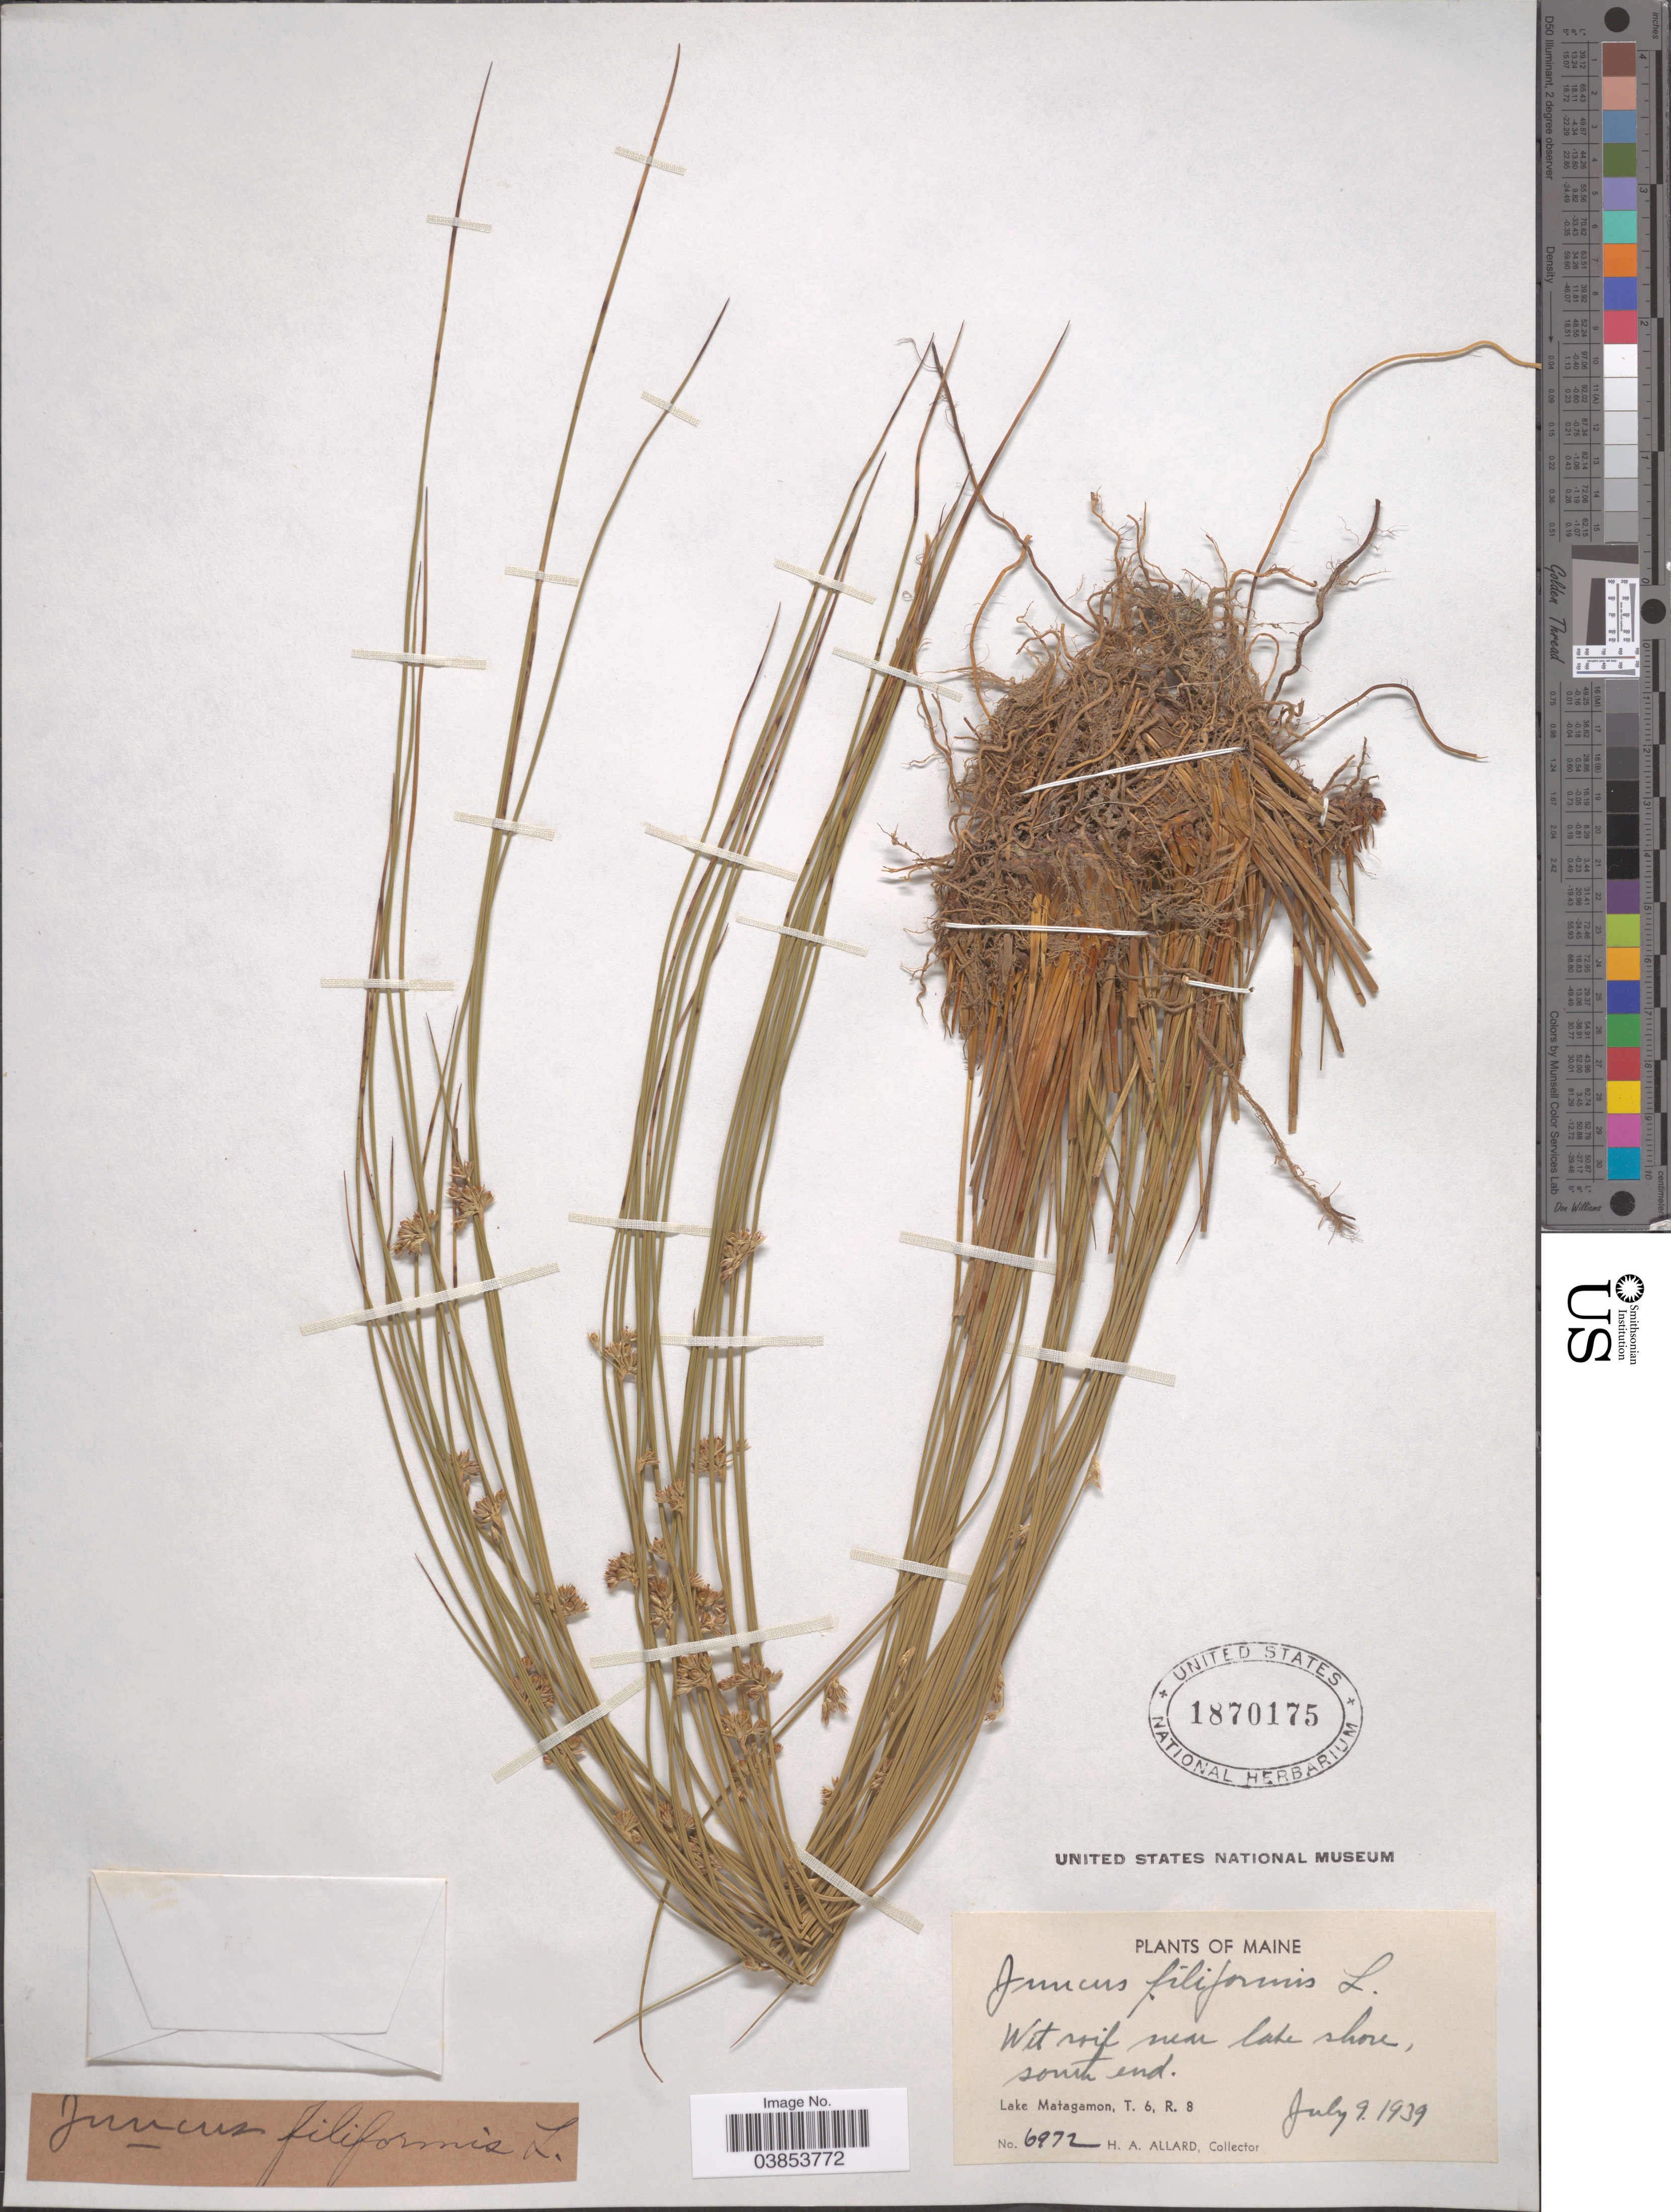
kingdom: Plantae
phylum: Tracheophyta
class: Liliopsida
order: Poales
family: Juncaceae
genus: Juncus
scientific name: Juncus filiformis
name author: L.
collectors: H. A. Allard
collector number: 6972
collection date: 1939-07-09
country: United States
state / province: Maine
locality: Wit roif near lake shore, south end. Lake Matagamon, T. 6, R. 8.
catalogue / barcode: US 1870175